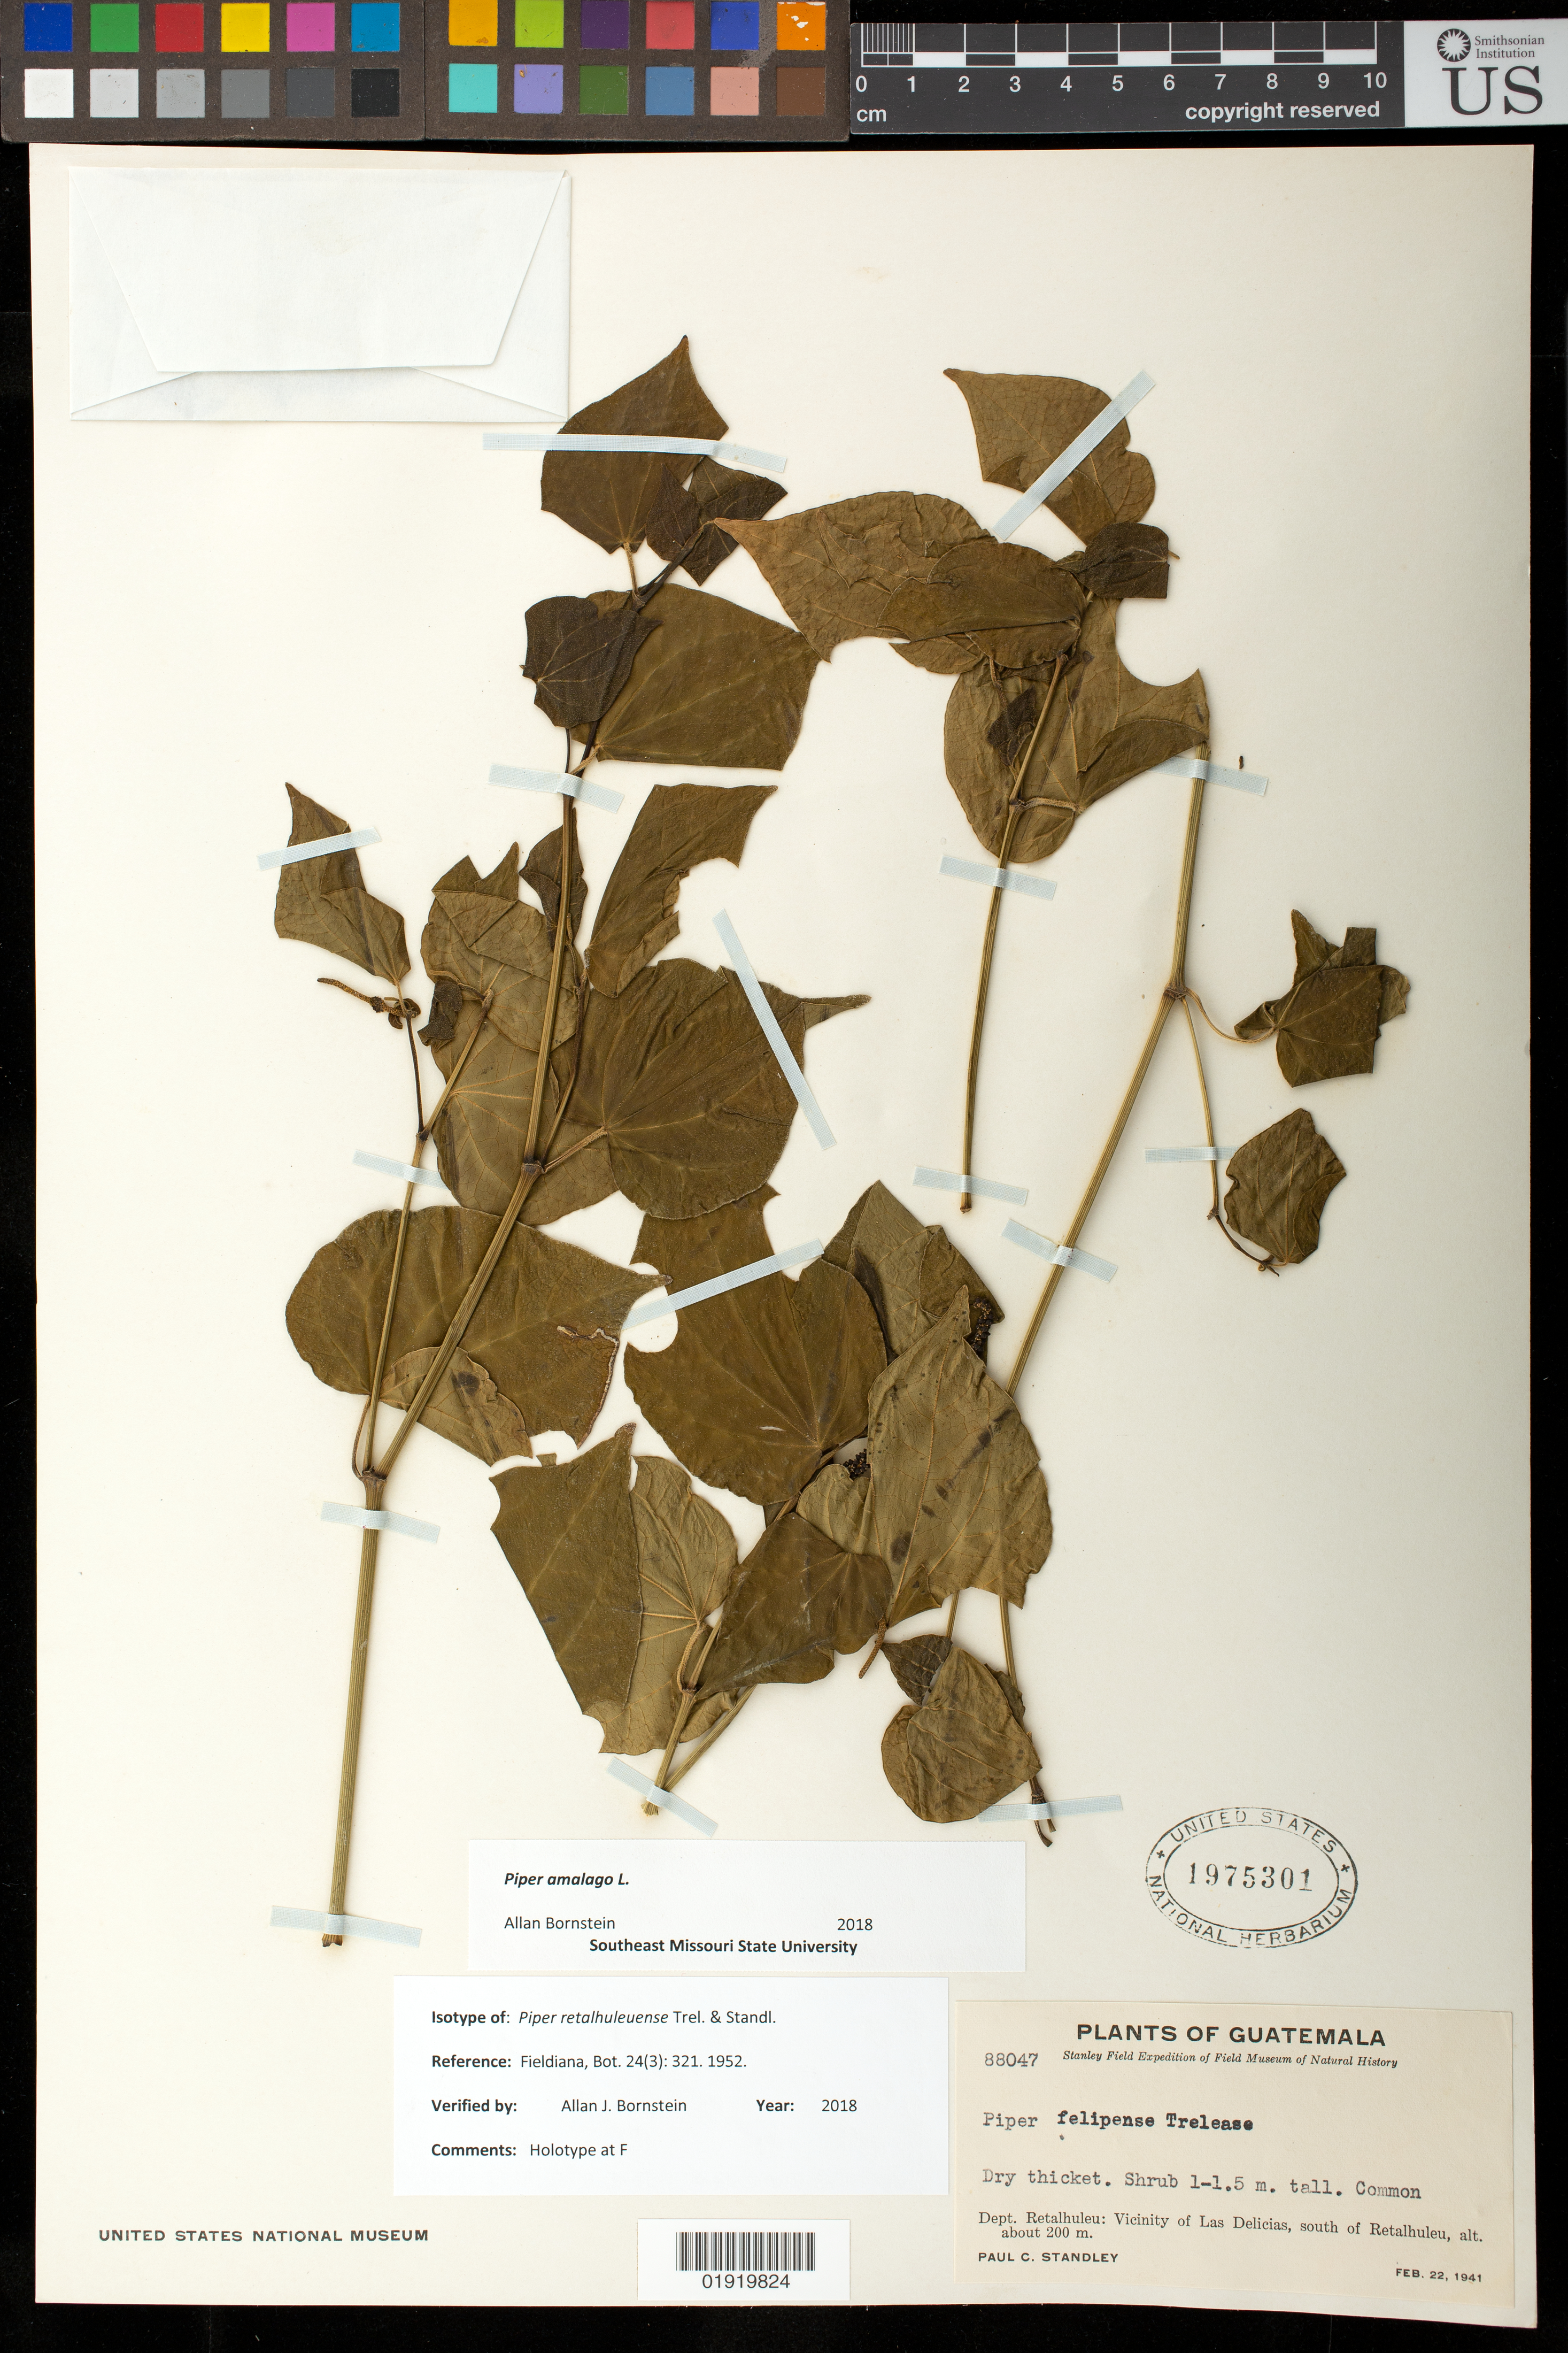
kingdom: Plantae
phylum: Tracheophyta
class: Magnoliopsida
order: Piperales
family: Piperaceae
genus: Piper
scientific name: Piper retalhuleuense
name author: Trel. & Standl.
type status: Isotype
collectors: P. C. Standley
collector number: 88047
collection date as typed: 22 Feb 1941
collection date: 1941-02-22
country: Guatemala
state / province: Retalhuleu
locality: Dept. Retalhuleu: vicinity of Las Delicias, south of Retalhuleu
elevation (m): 200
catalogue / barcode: US 1975301